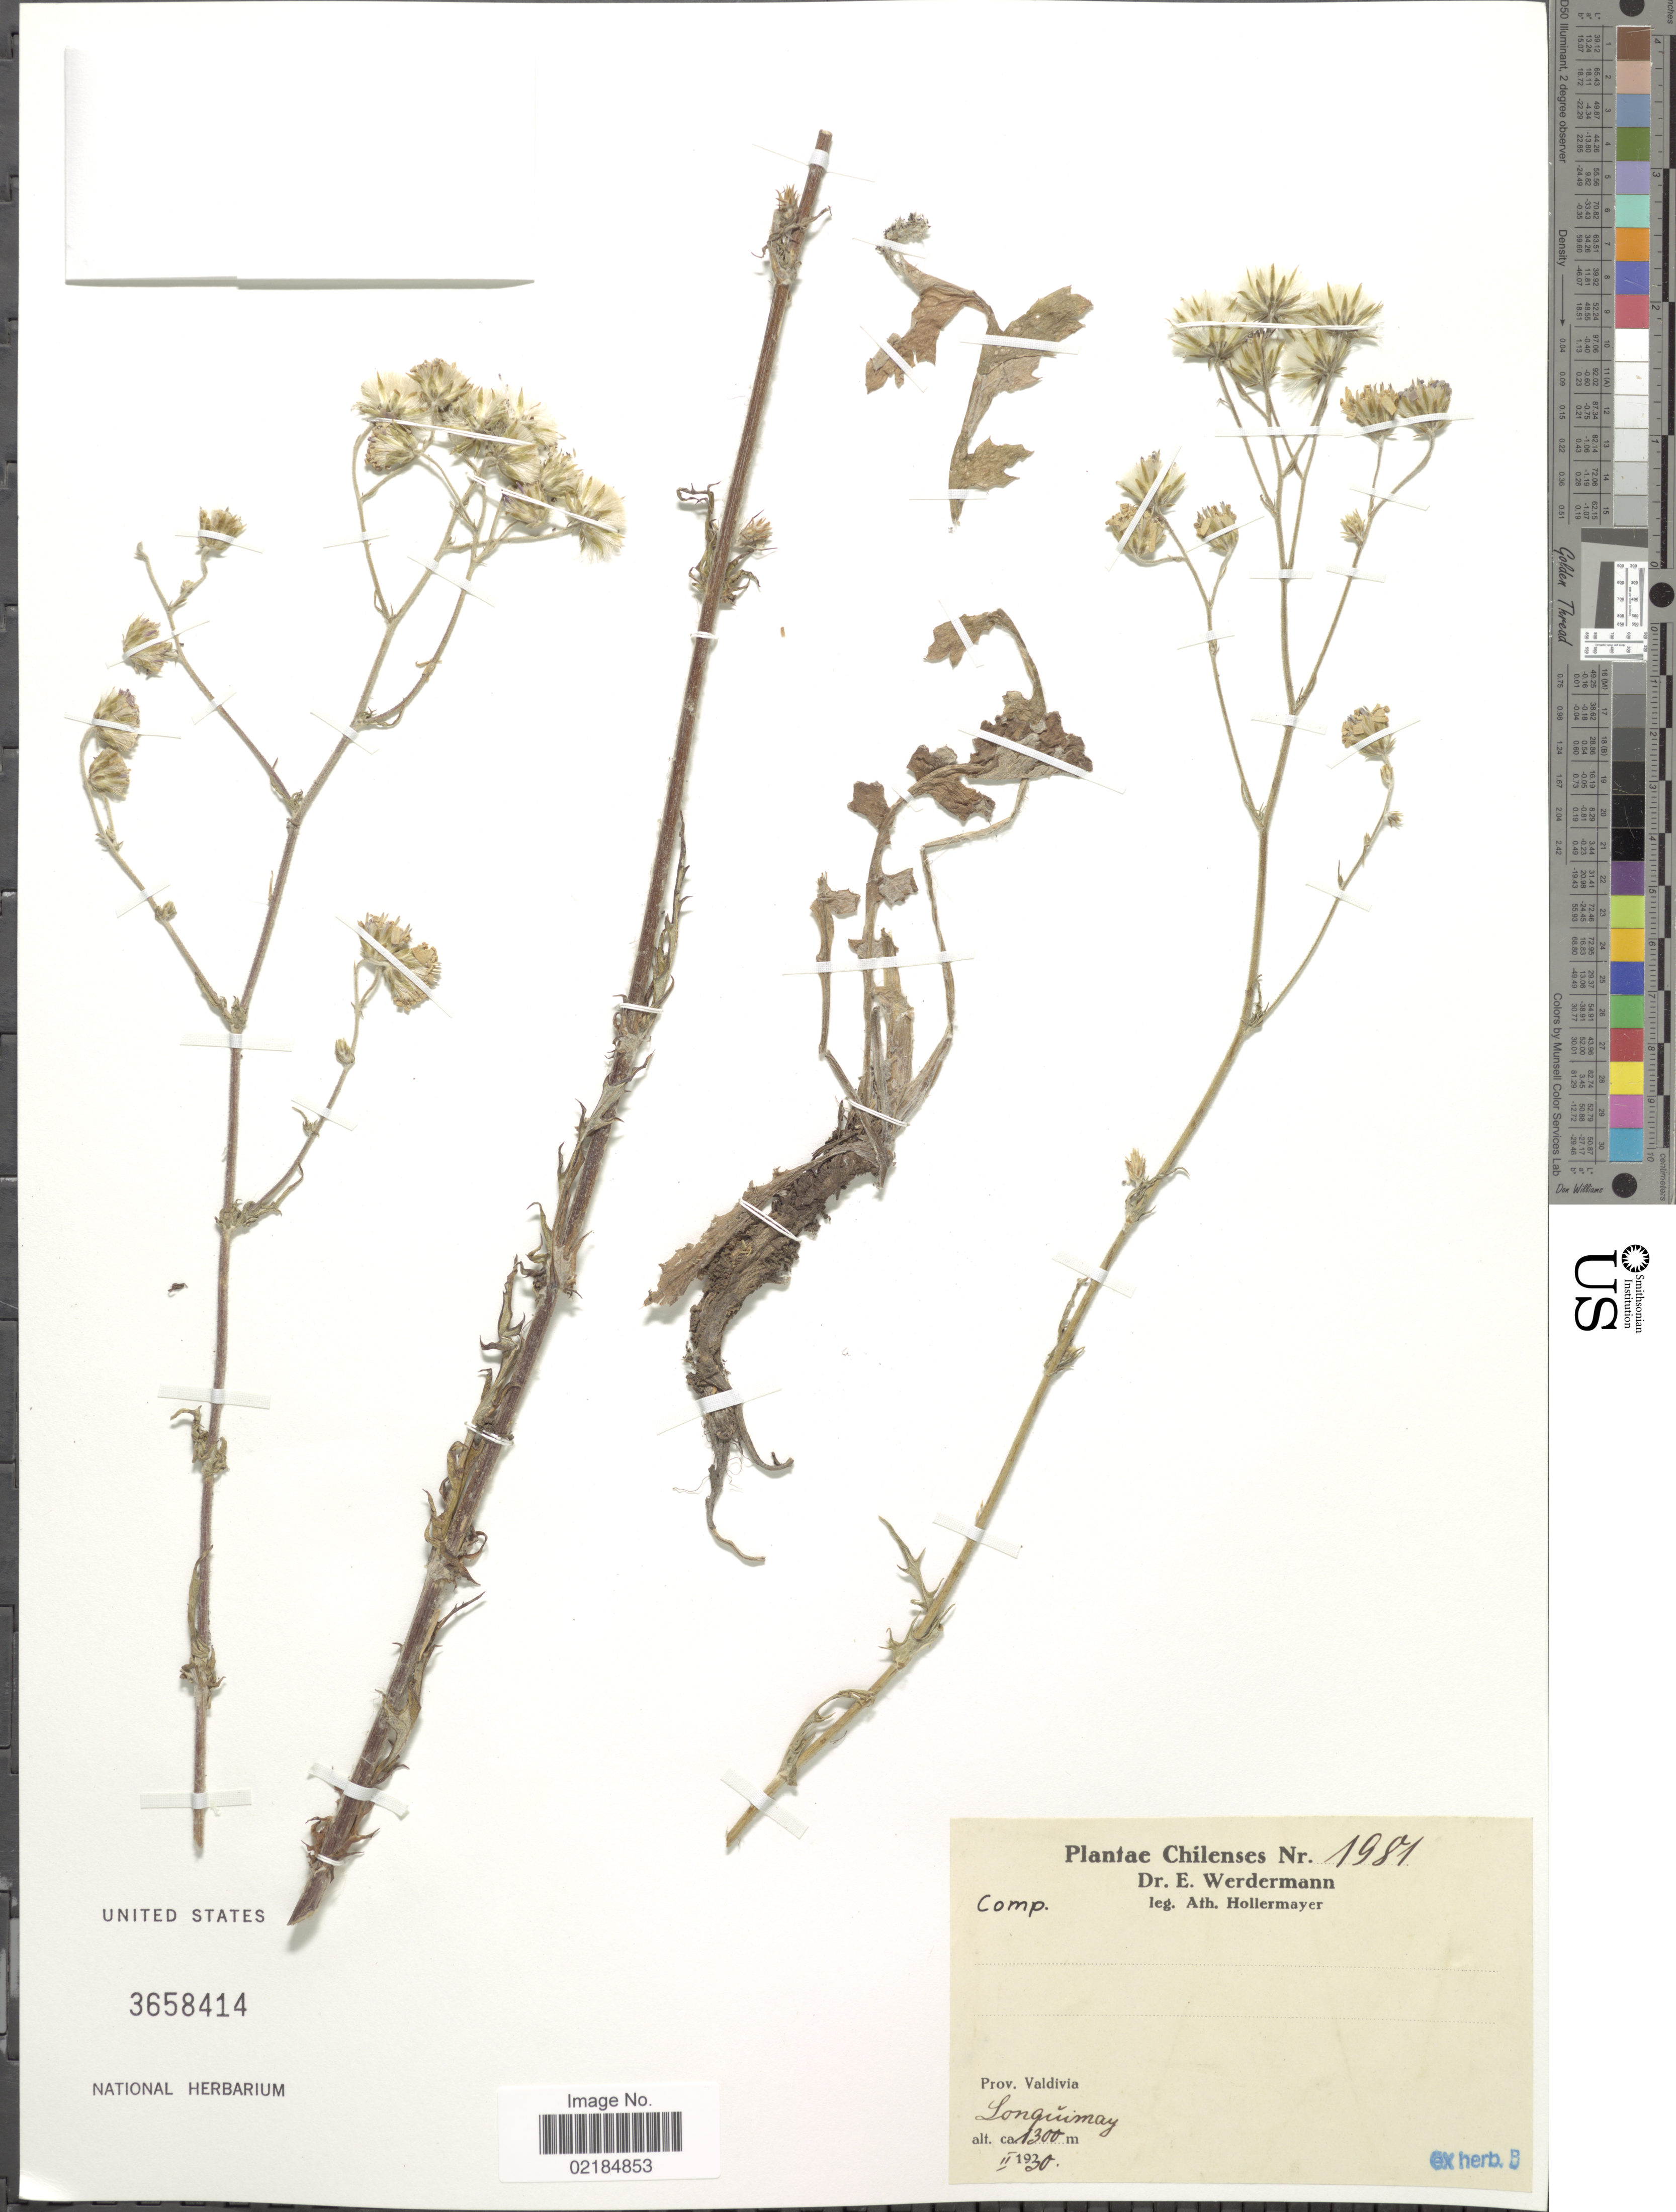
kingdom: Plantae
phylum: Tracheophyta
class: Magnoliopsida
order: Asterales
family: Asteraceae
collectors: A. Hollermayer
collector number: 1984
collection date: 1930-02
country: Chile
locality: Chilenses. Prov. Valdivia. Longuimay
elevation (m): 1300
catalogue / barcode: US 3658414